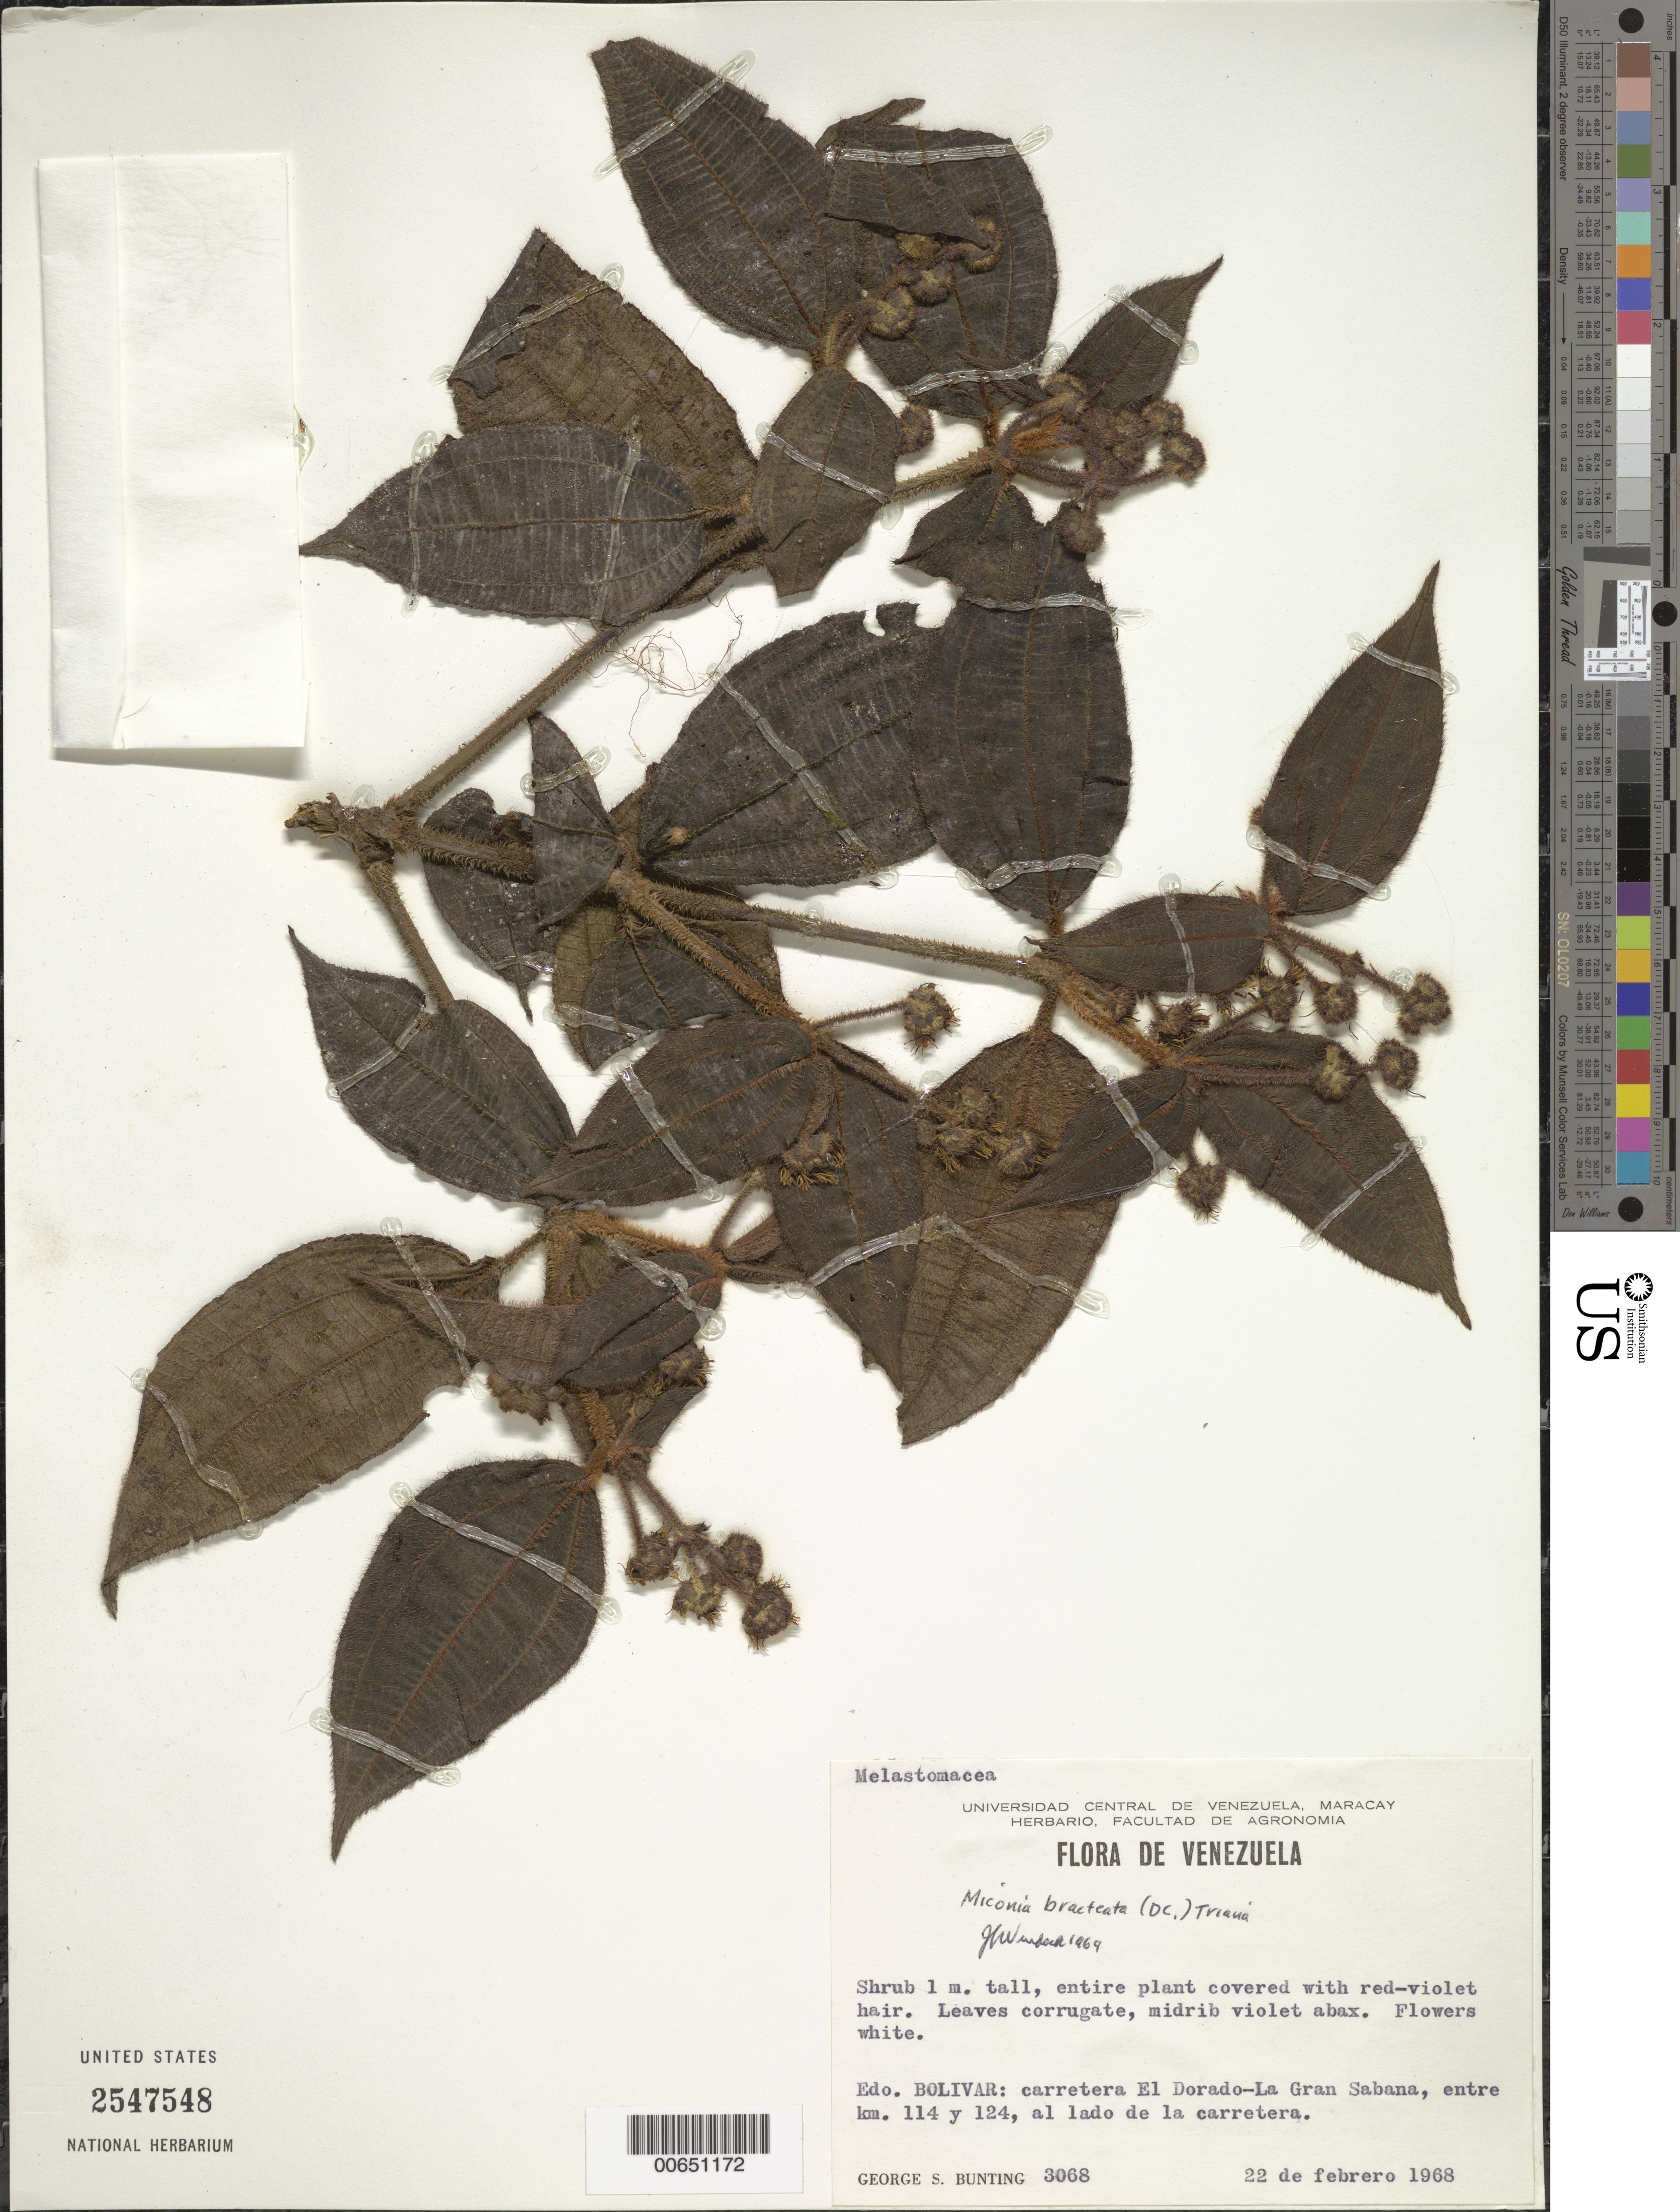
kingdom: Plantae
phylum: Tracheophyta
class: Magnoliopsida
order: Myrtales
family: Melastomataceae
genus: Miconia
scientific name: Miconia bracteata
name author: (DC.) Triana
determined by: Wurdack, John J., (US), US (UNITED STATES)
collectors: G. S. Bunting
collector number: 3068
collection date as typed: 22-Feb-68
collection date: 1968-02-22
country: Venezuela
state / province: Bolívar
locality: El Dorado-La Gran Sabana road, km 114-124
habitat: Lado de la carretera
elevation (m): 1200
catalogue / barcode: US 2547548